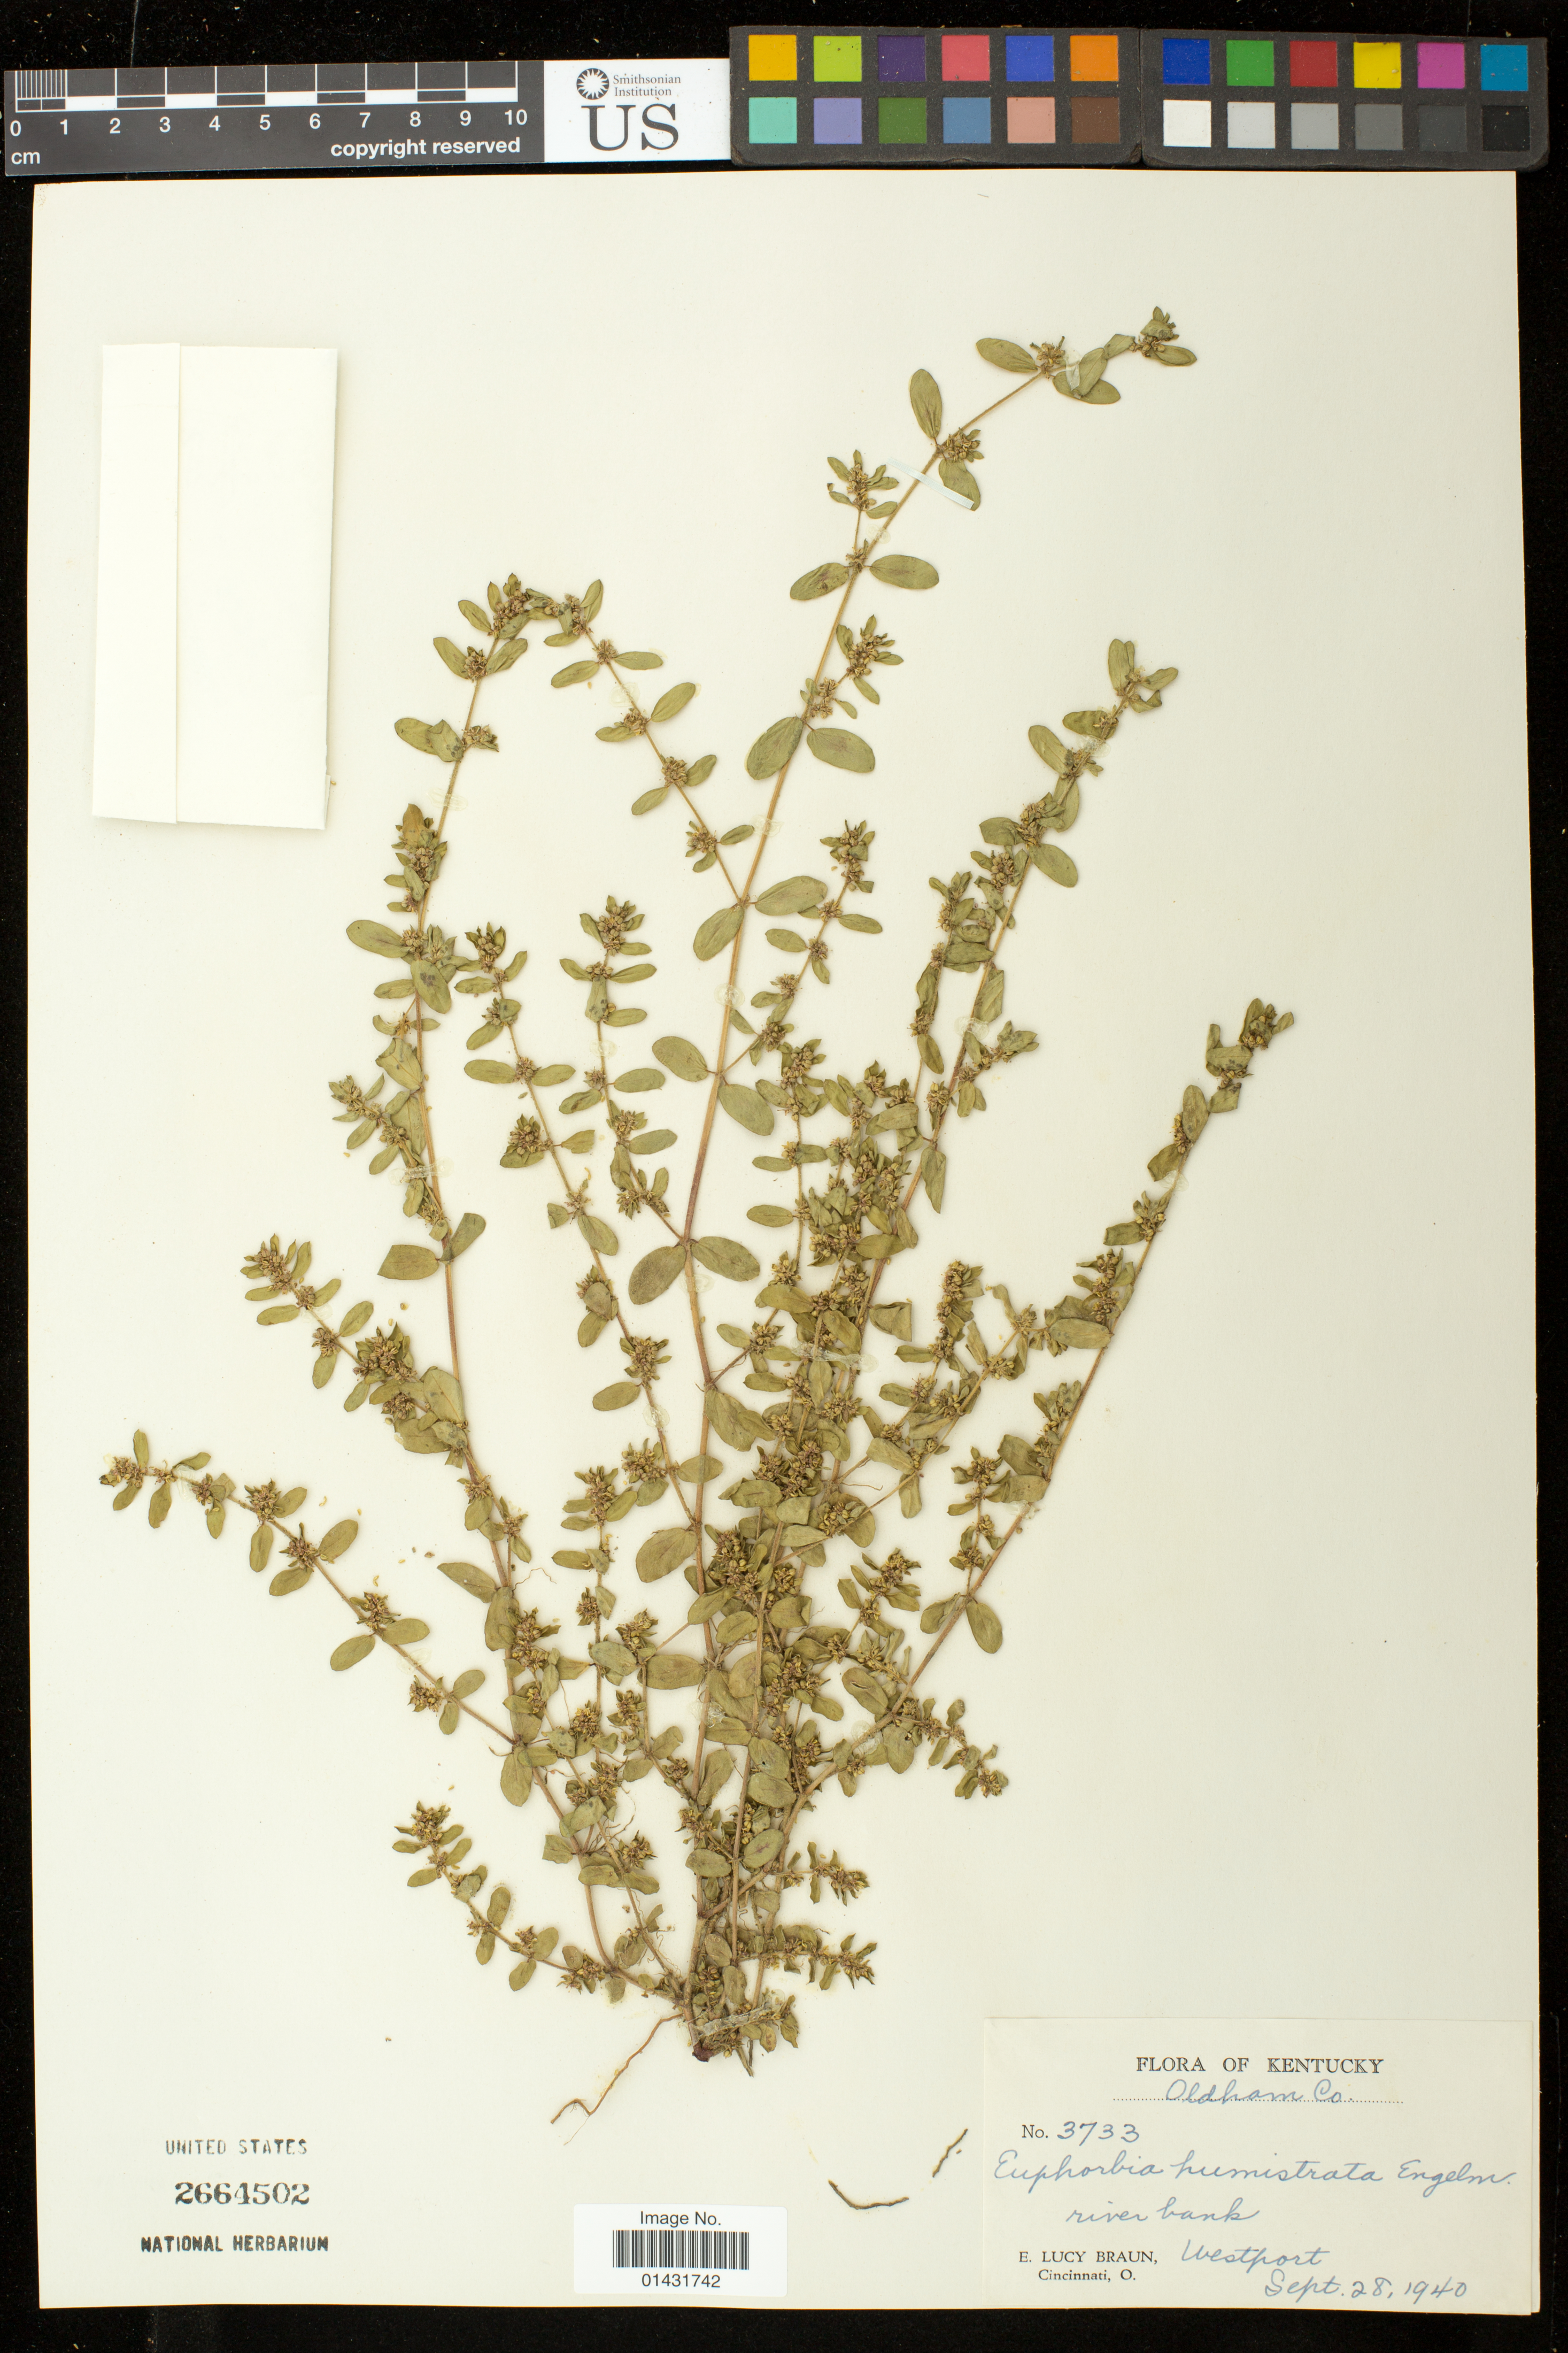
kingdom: Plantae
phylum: Tracheophyta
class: Magnoliopsida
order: Malpighiales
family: Euphorbiaceae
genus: Euphorbia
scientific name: Euphorbia humistrata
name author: Engelm. ex A. Gray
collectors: E. L. Braun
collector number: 3733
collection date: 1940-09-28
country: United States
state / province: Kentucky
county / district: Oldham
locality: River bank Westport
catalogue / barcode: US 2664502